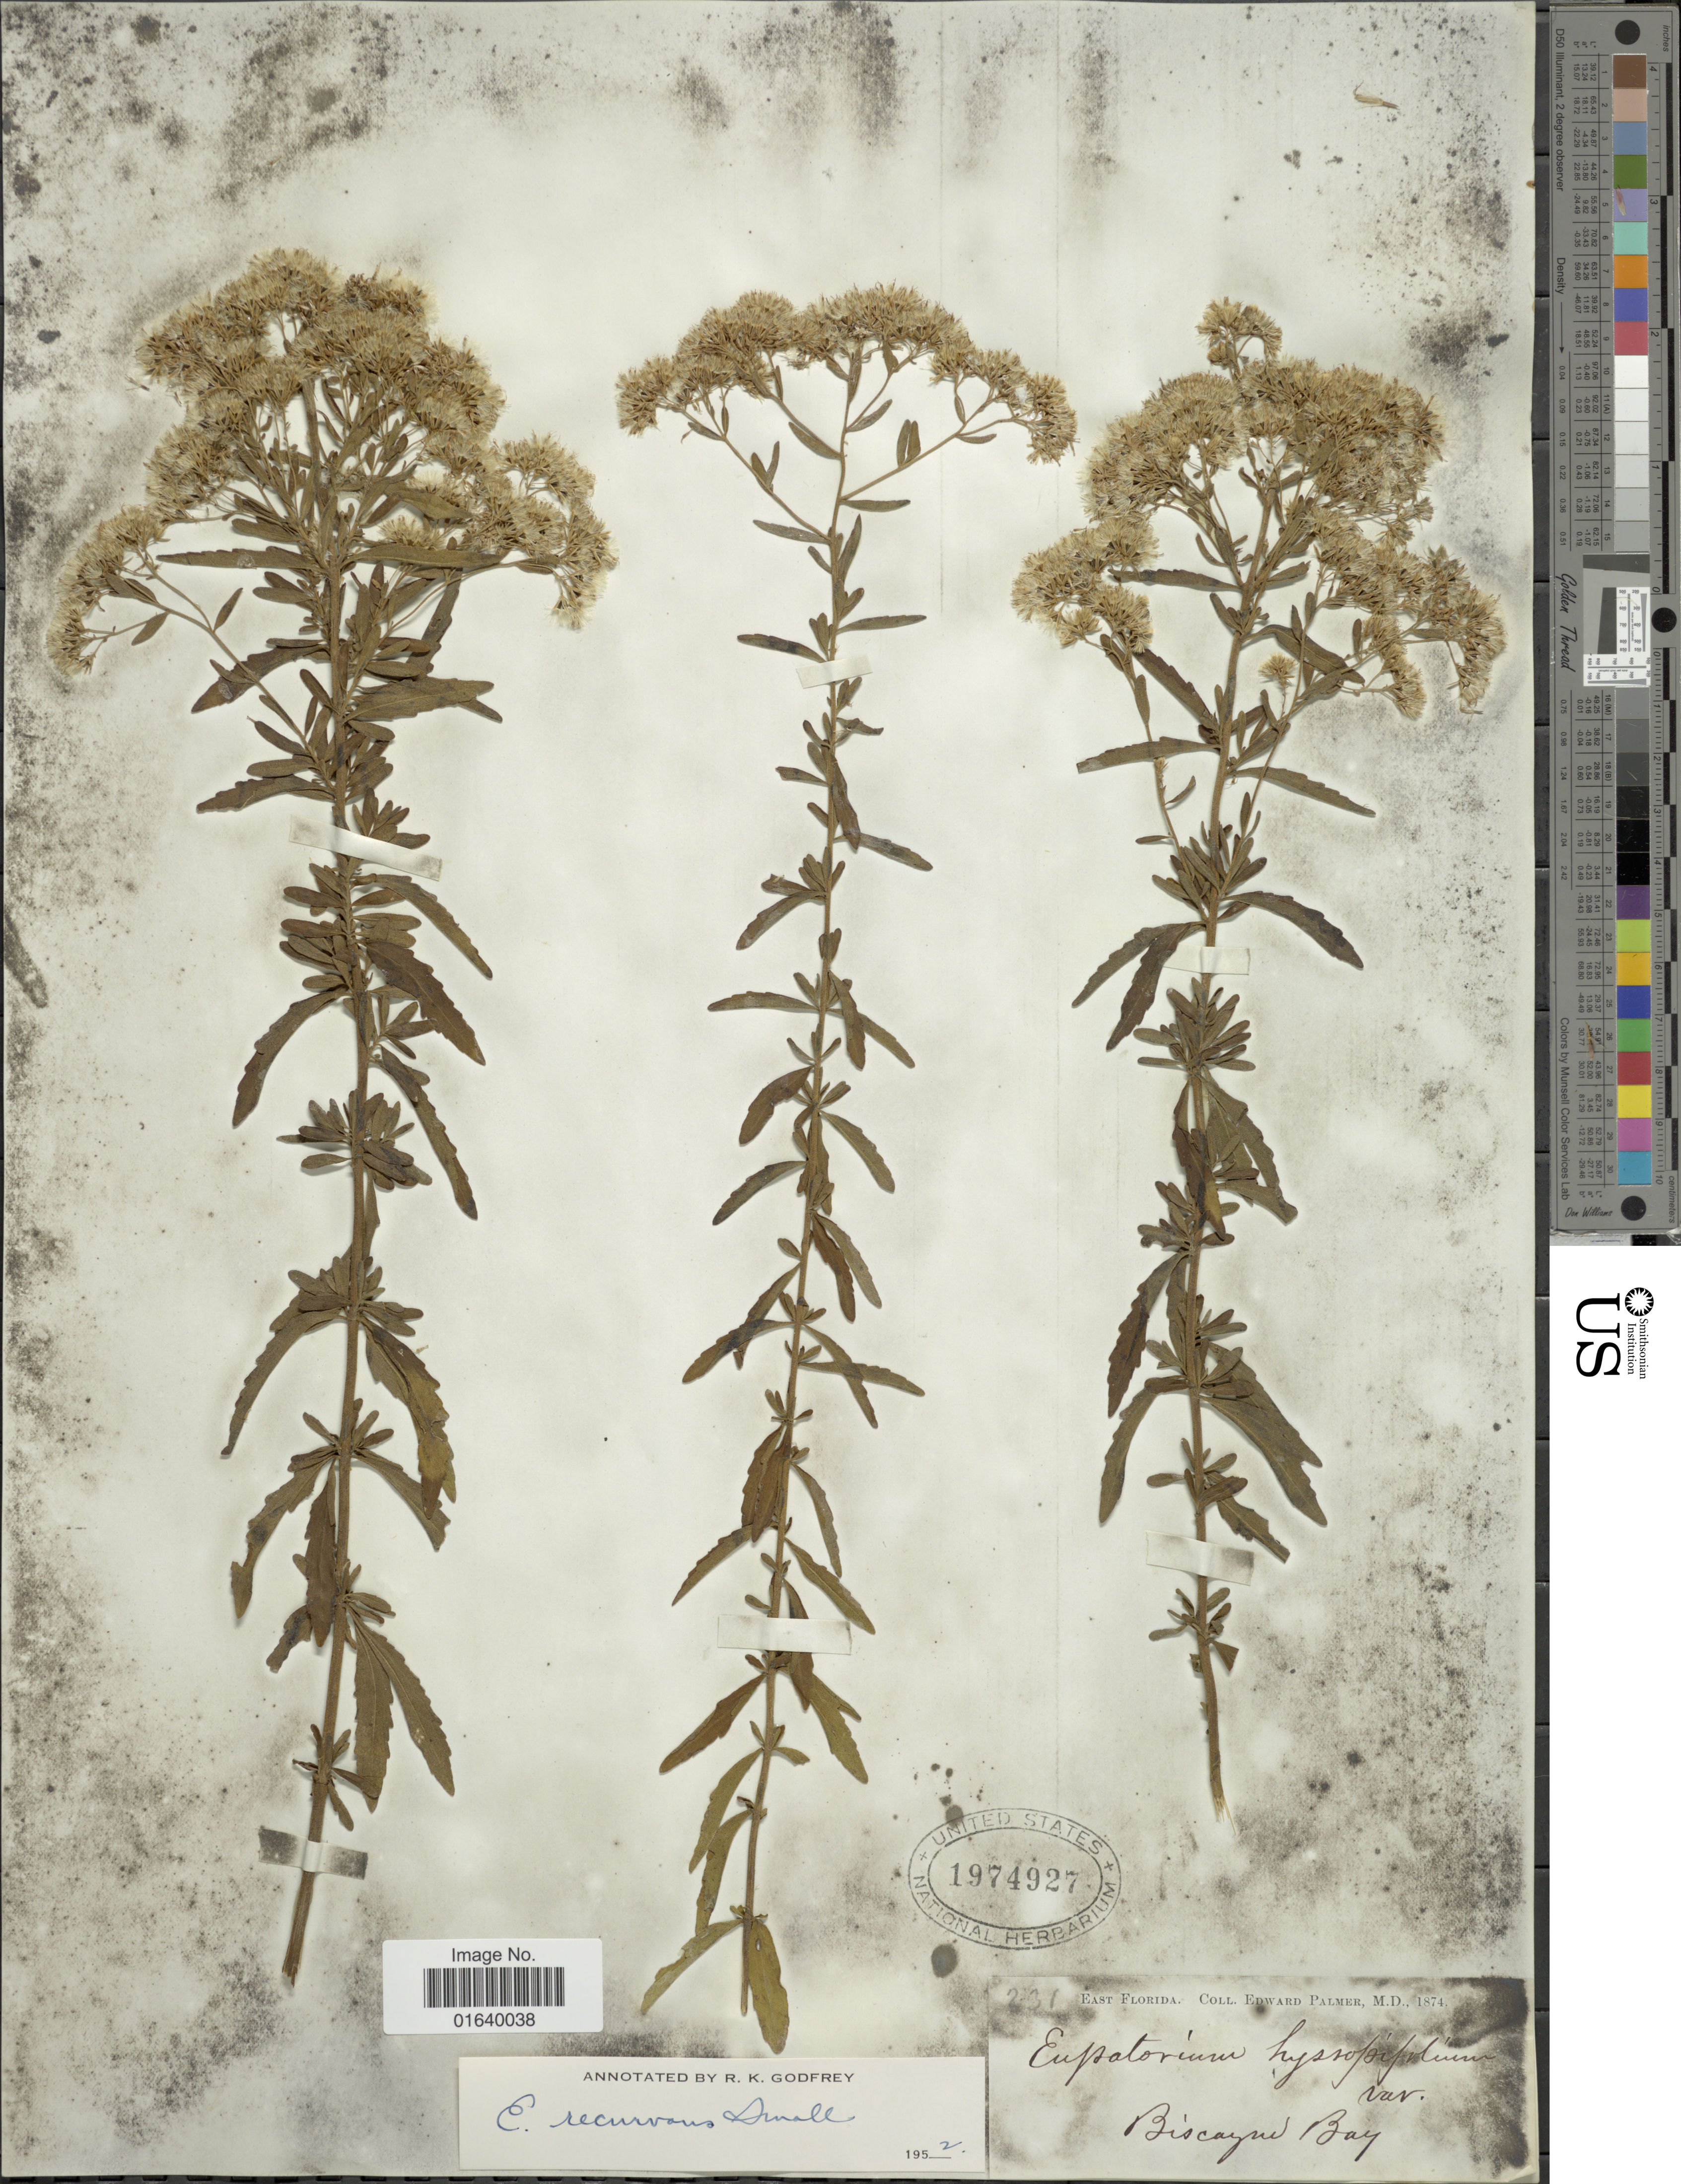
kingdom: Plantae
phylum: Tracheophyta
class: Magnoliopsida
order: Asterales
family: Asteraceae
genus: Eupatorium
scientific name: Eupatorium recurvans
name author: Small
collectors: E. Palmer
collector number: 231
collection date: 1874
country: United States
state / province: Florida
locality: East Florida, Biscayne Bay.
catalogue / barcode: US 1974927